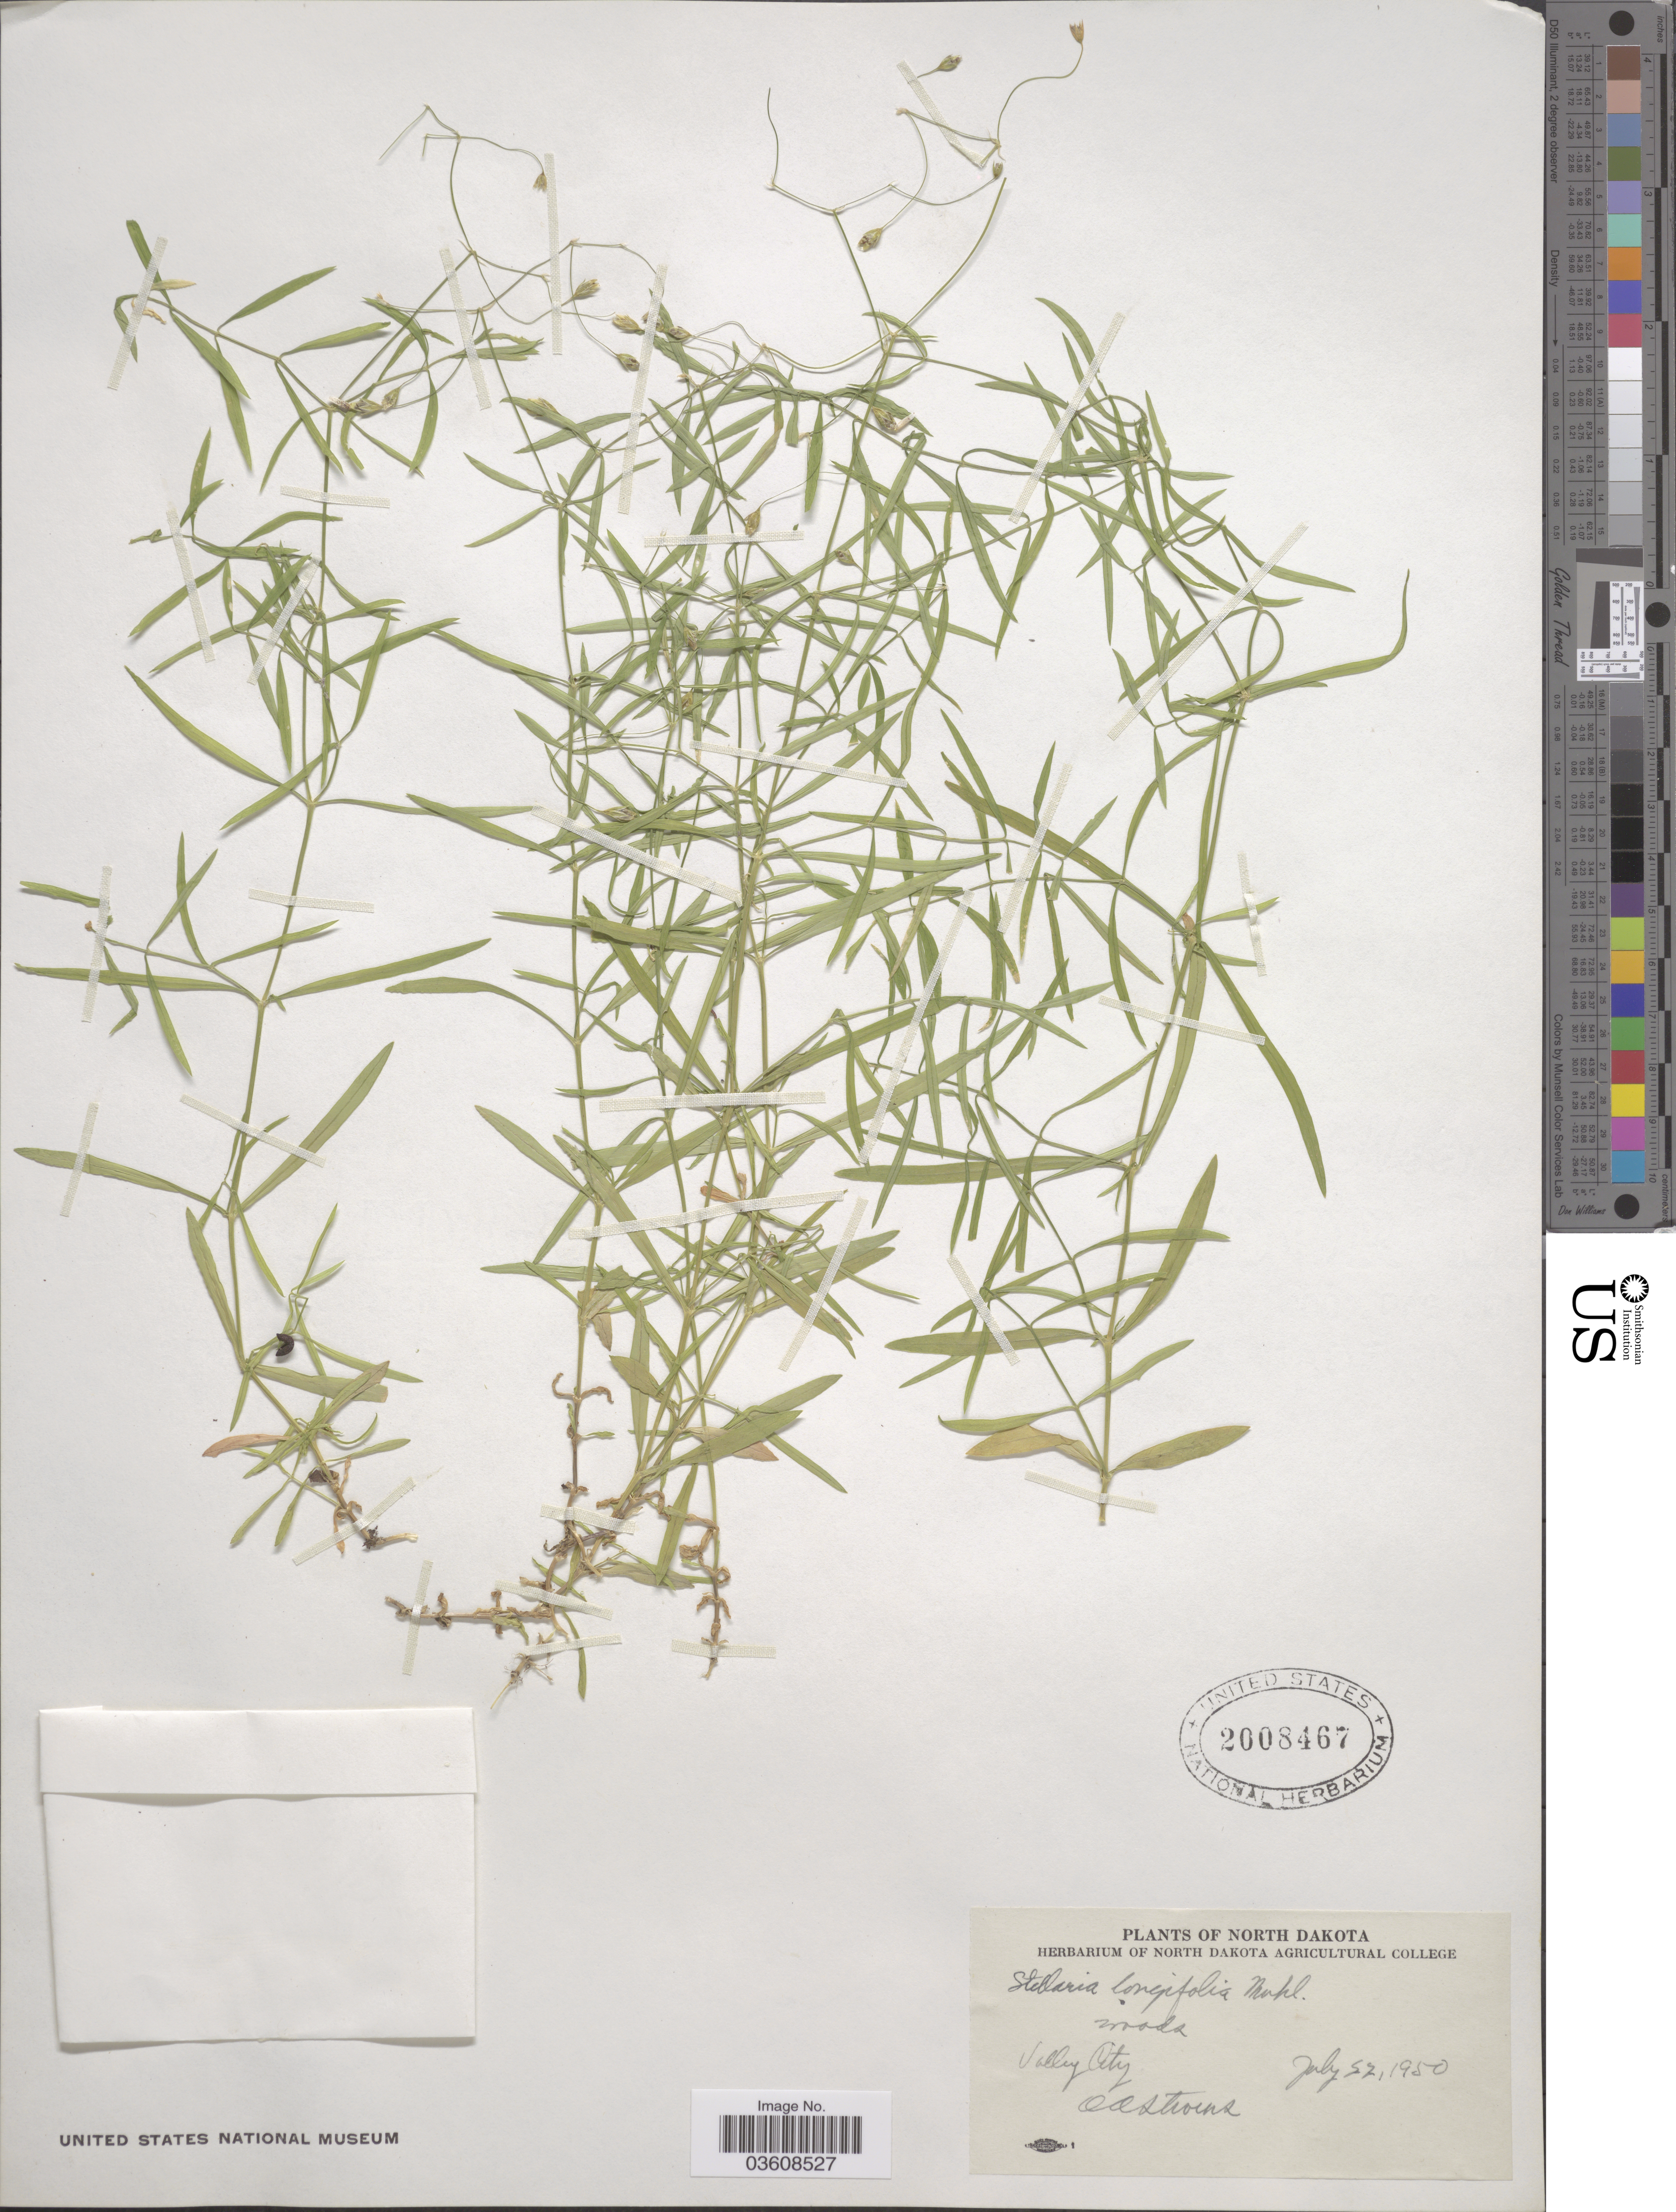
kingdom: Plantae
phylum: Tracheophyta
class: Magnoliopsida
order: Caryophyllales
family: Caryophyllaceae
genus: Stellaria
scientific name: Stellaria longifolia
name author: Muhl. ex Willd.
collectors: O. A. Stevens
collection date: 1950-07-05/1950-07-07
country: United States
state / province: North Dakota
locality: Valley City.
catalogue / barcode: US 2008467